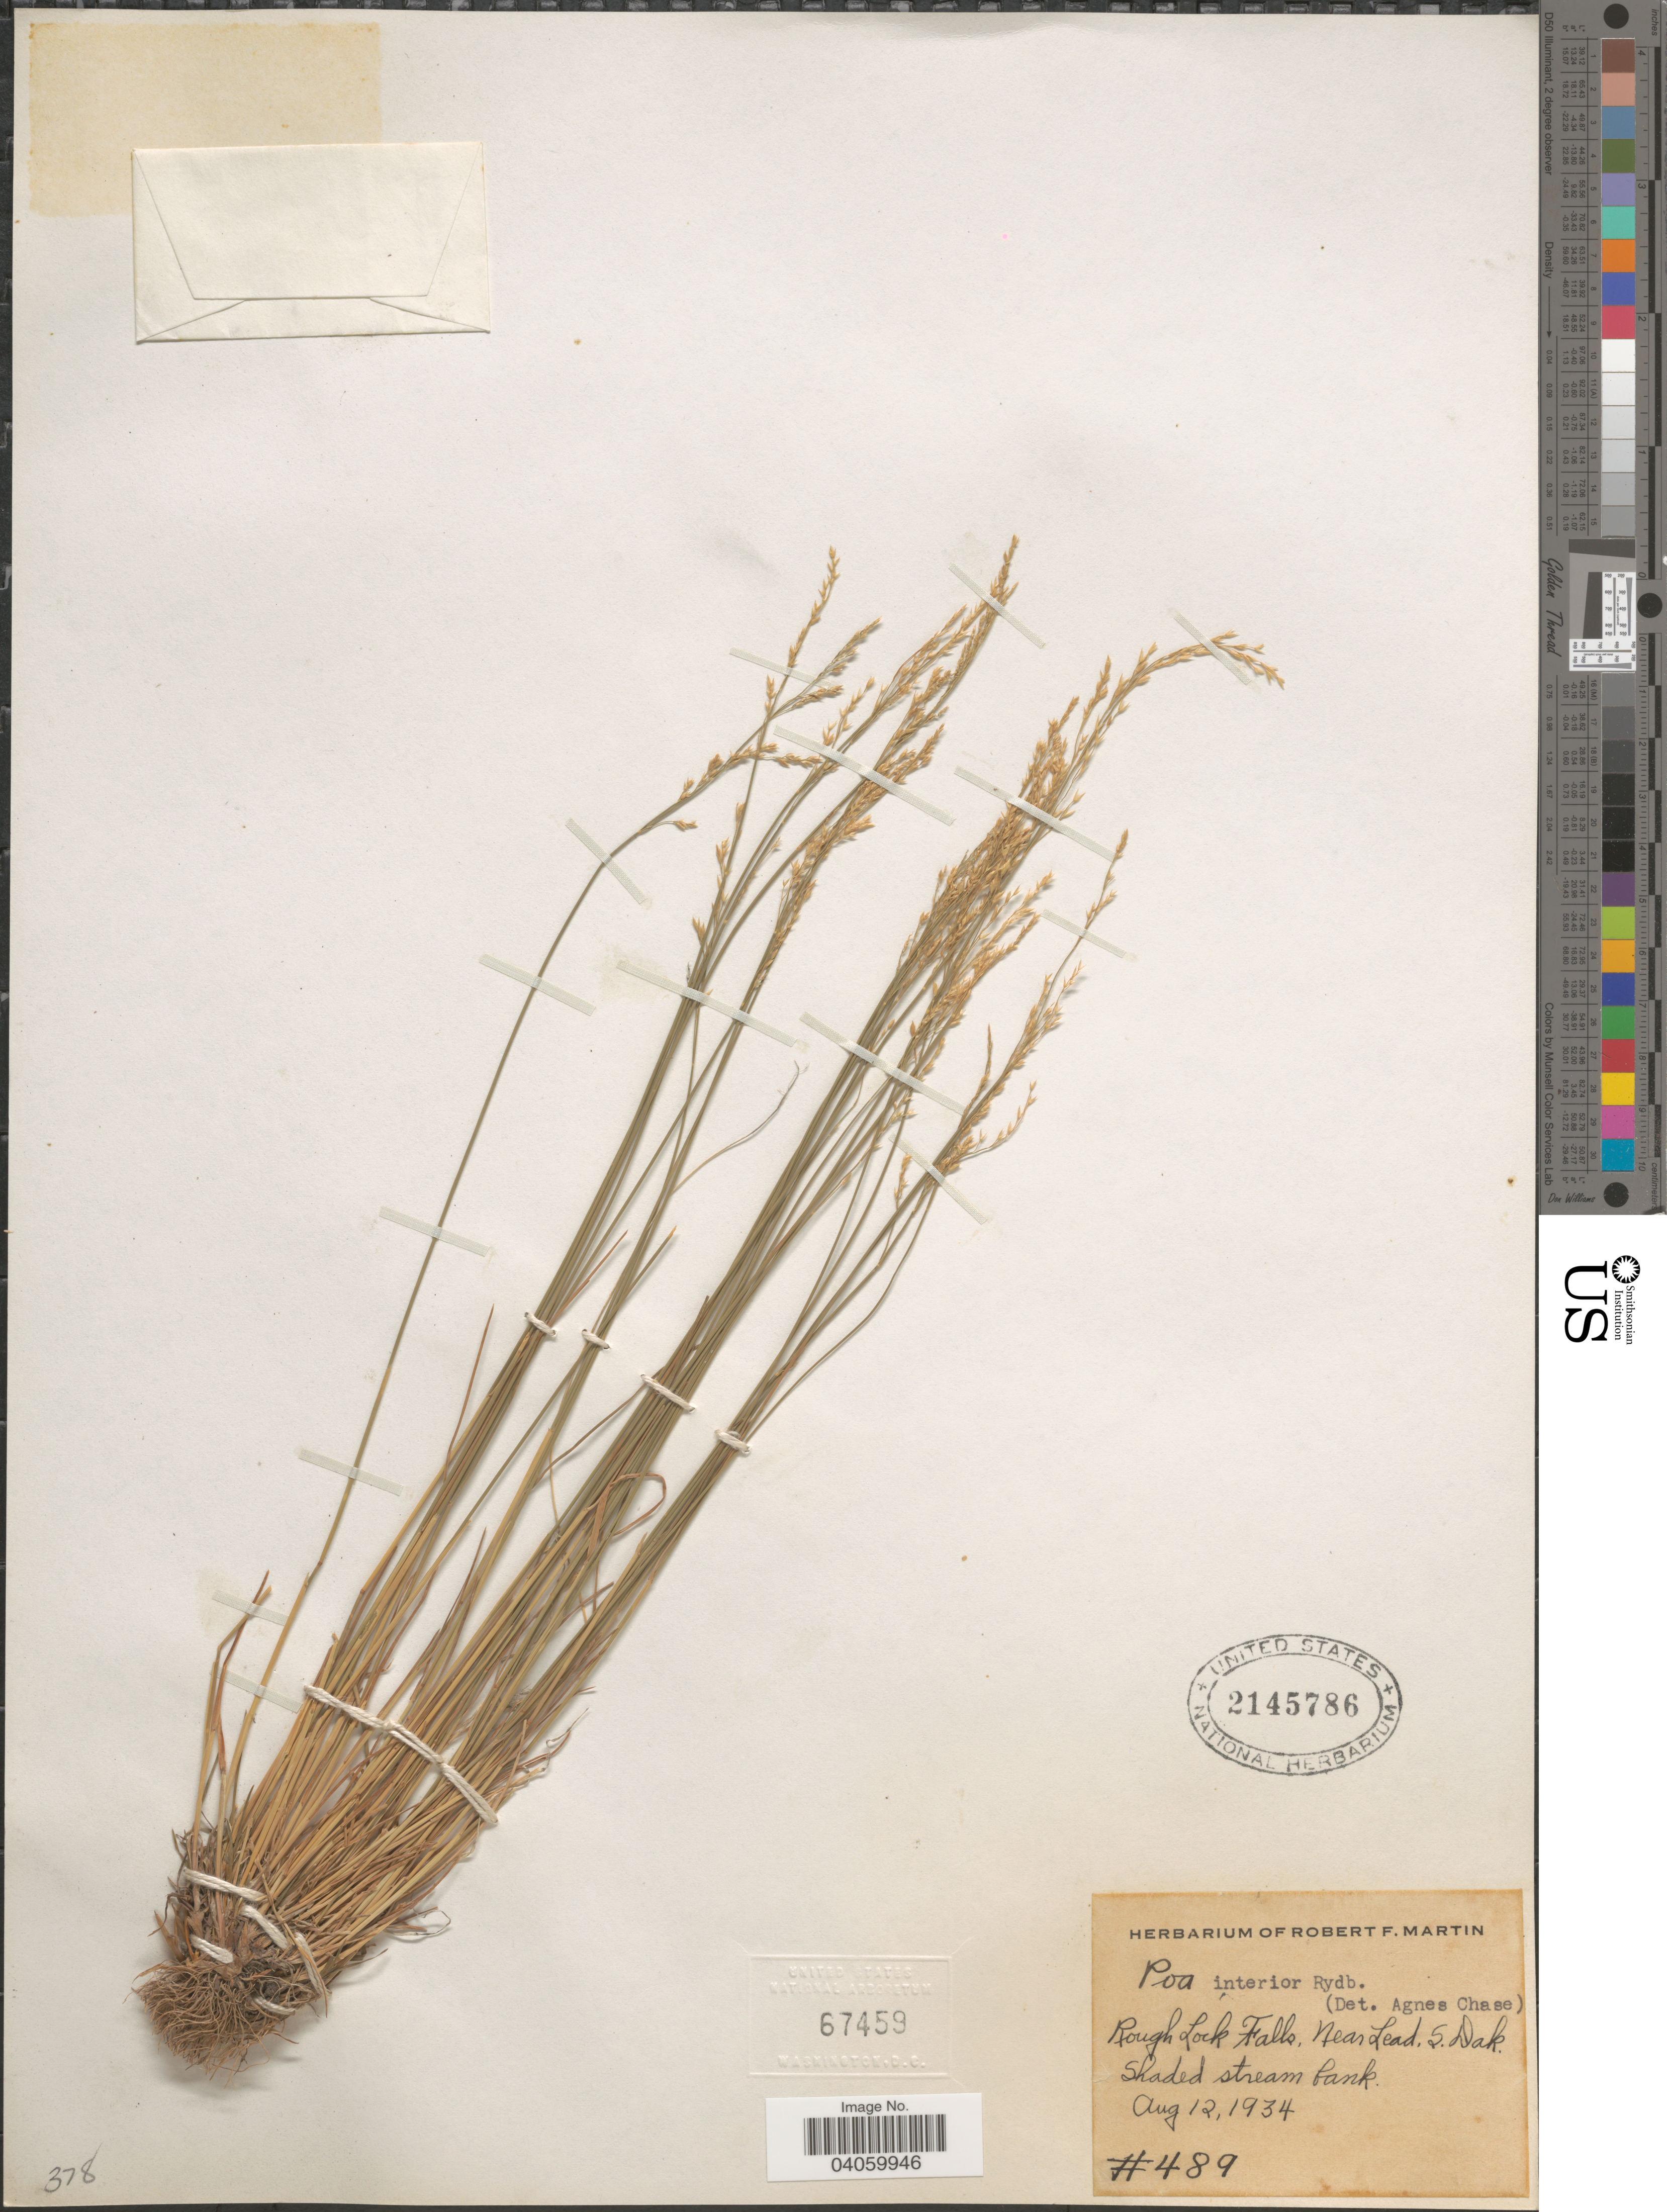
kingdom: Plantae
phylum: Tracheophyta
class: Liliopsida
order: Poales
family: Poaceae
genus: Poa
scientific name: Poa interior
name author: Rydb.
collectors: Ex herb. Robert F. Martin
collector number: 489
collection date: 1934-08-12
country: United States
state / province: South Dakota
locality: Rough Lock Falls, Near Lead.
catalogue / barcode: US 2145786